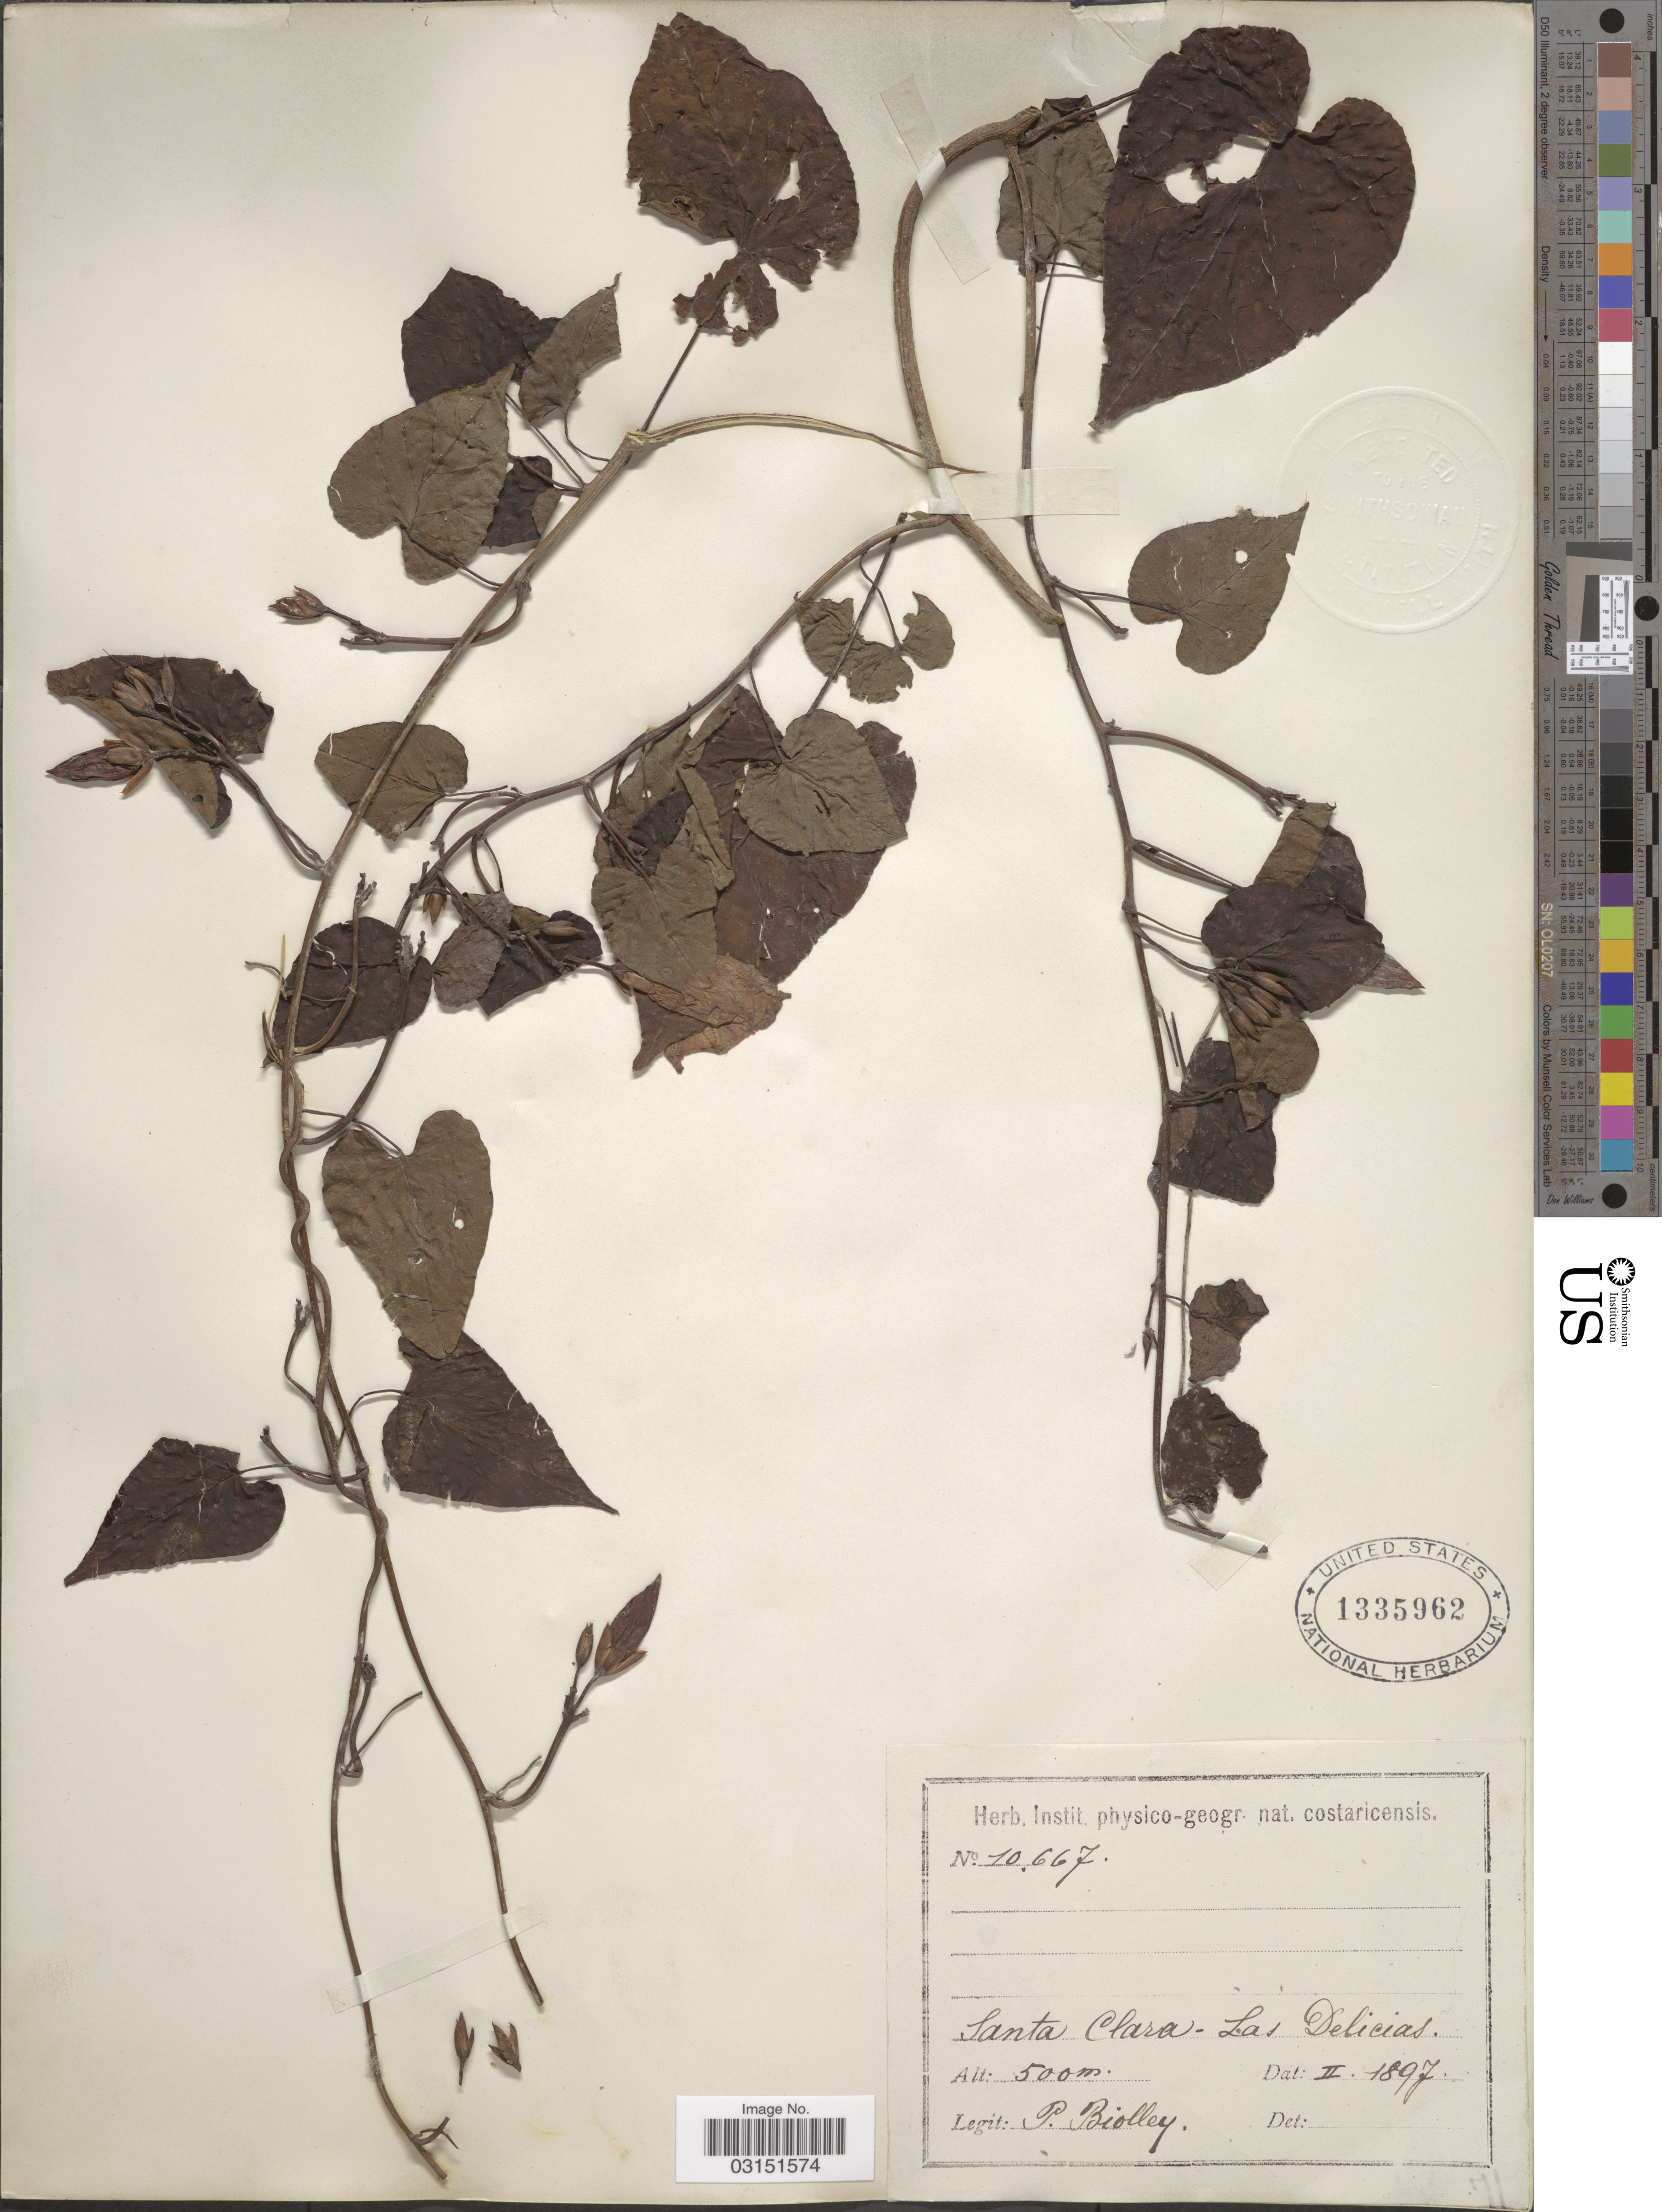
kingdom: Plantae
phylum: Tracheophyta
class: Magnoliopsida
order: Solanales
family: Convolvulaceae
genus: Ipomoea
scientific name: Ipomoea tiliacea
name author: (Willd.) Choisy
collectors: P. Biolley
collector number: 10667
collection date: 1897-02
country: Costa Rica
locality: Santa Clara - Las Delicias.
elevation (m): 500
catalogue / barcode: US 1335962